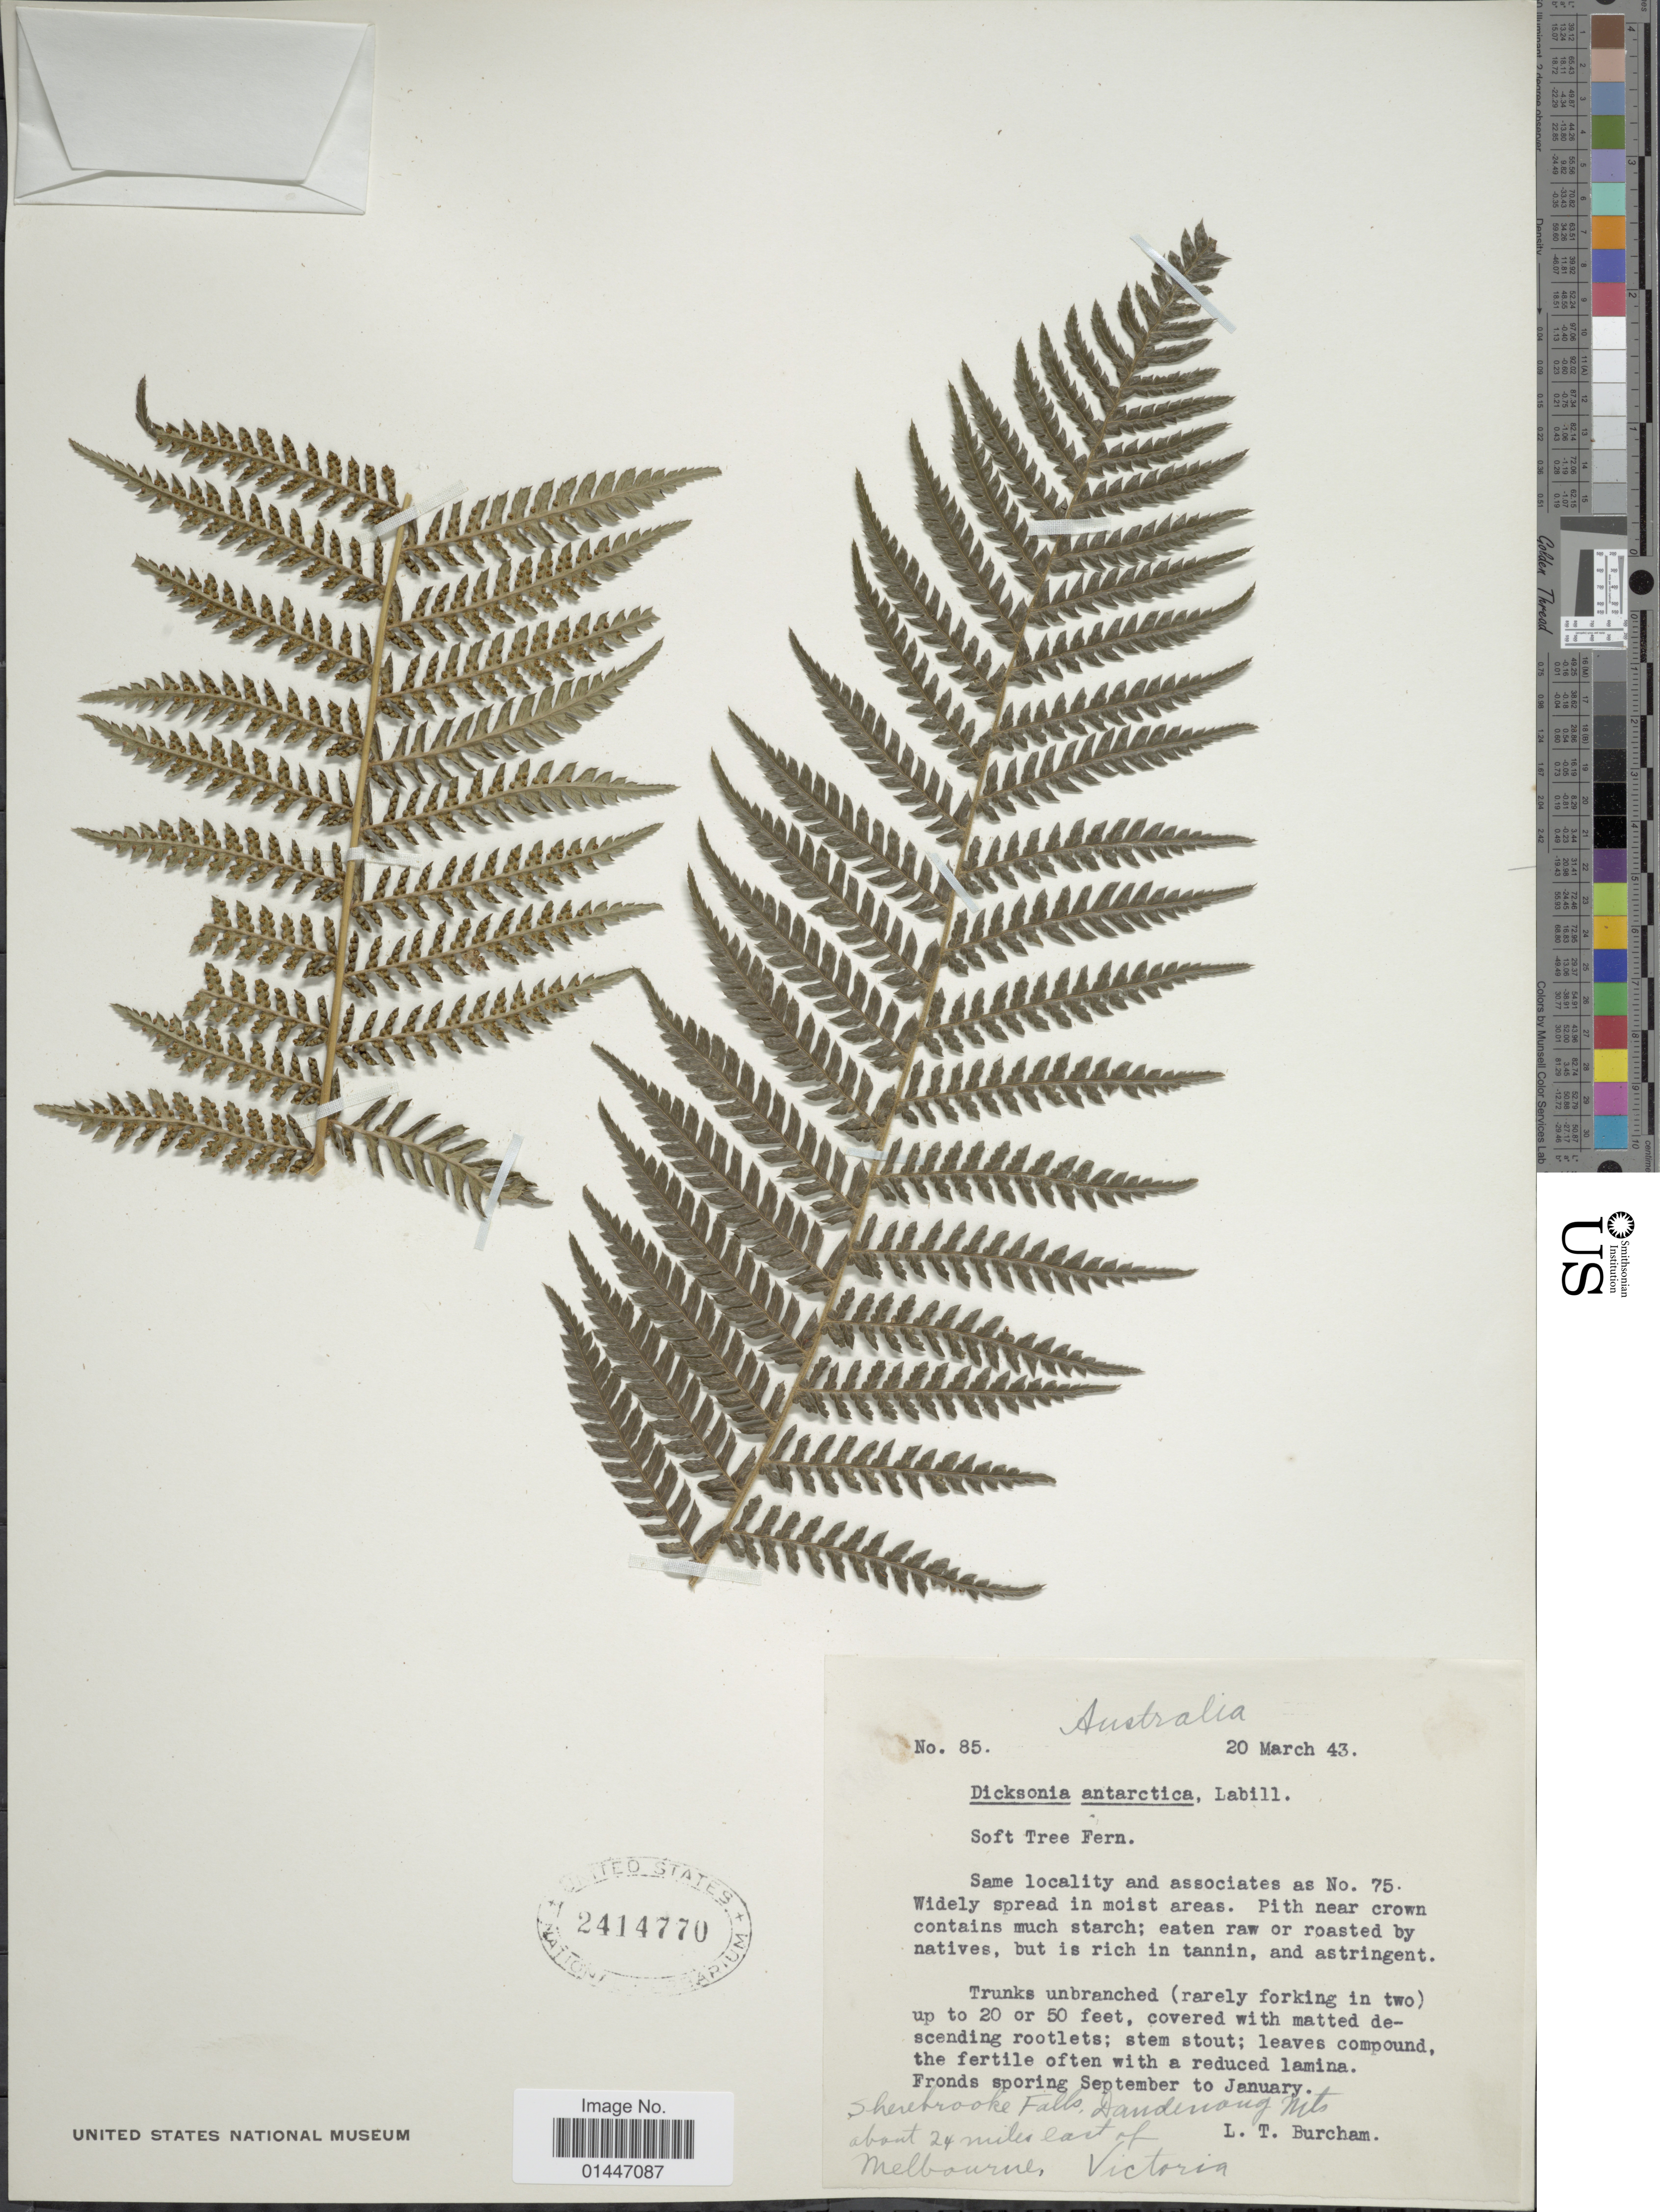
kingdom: Plantae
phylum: Tracheophyta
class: Polypodiopsida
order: Cyatheales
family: Dicksoniaceae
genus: Dicksonia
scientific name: Dicksonia antarctica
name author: Labill.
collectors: L. Burcham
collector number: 85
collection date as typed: Transcribed d/m/y: 20/3/43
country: Australia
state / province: Victoria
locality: Sherbrooke Falls, Dandenang Mts., about 24 miles east of Melbourne, Victoria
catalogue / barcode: US 2414770